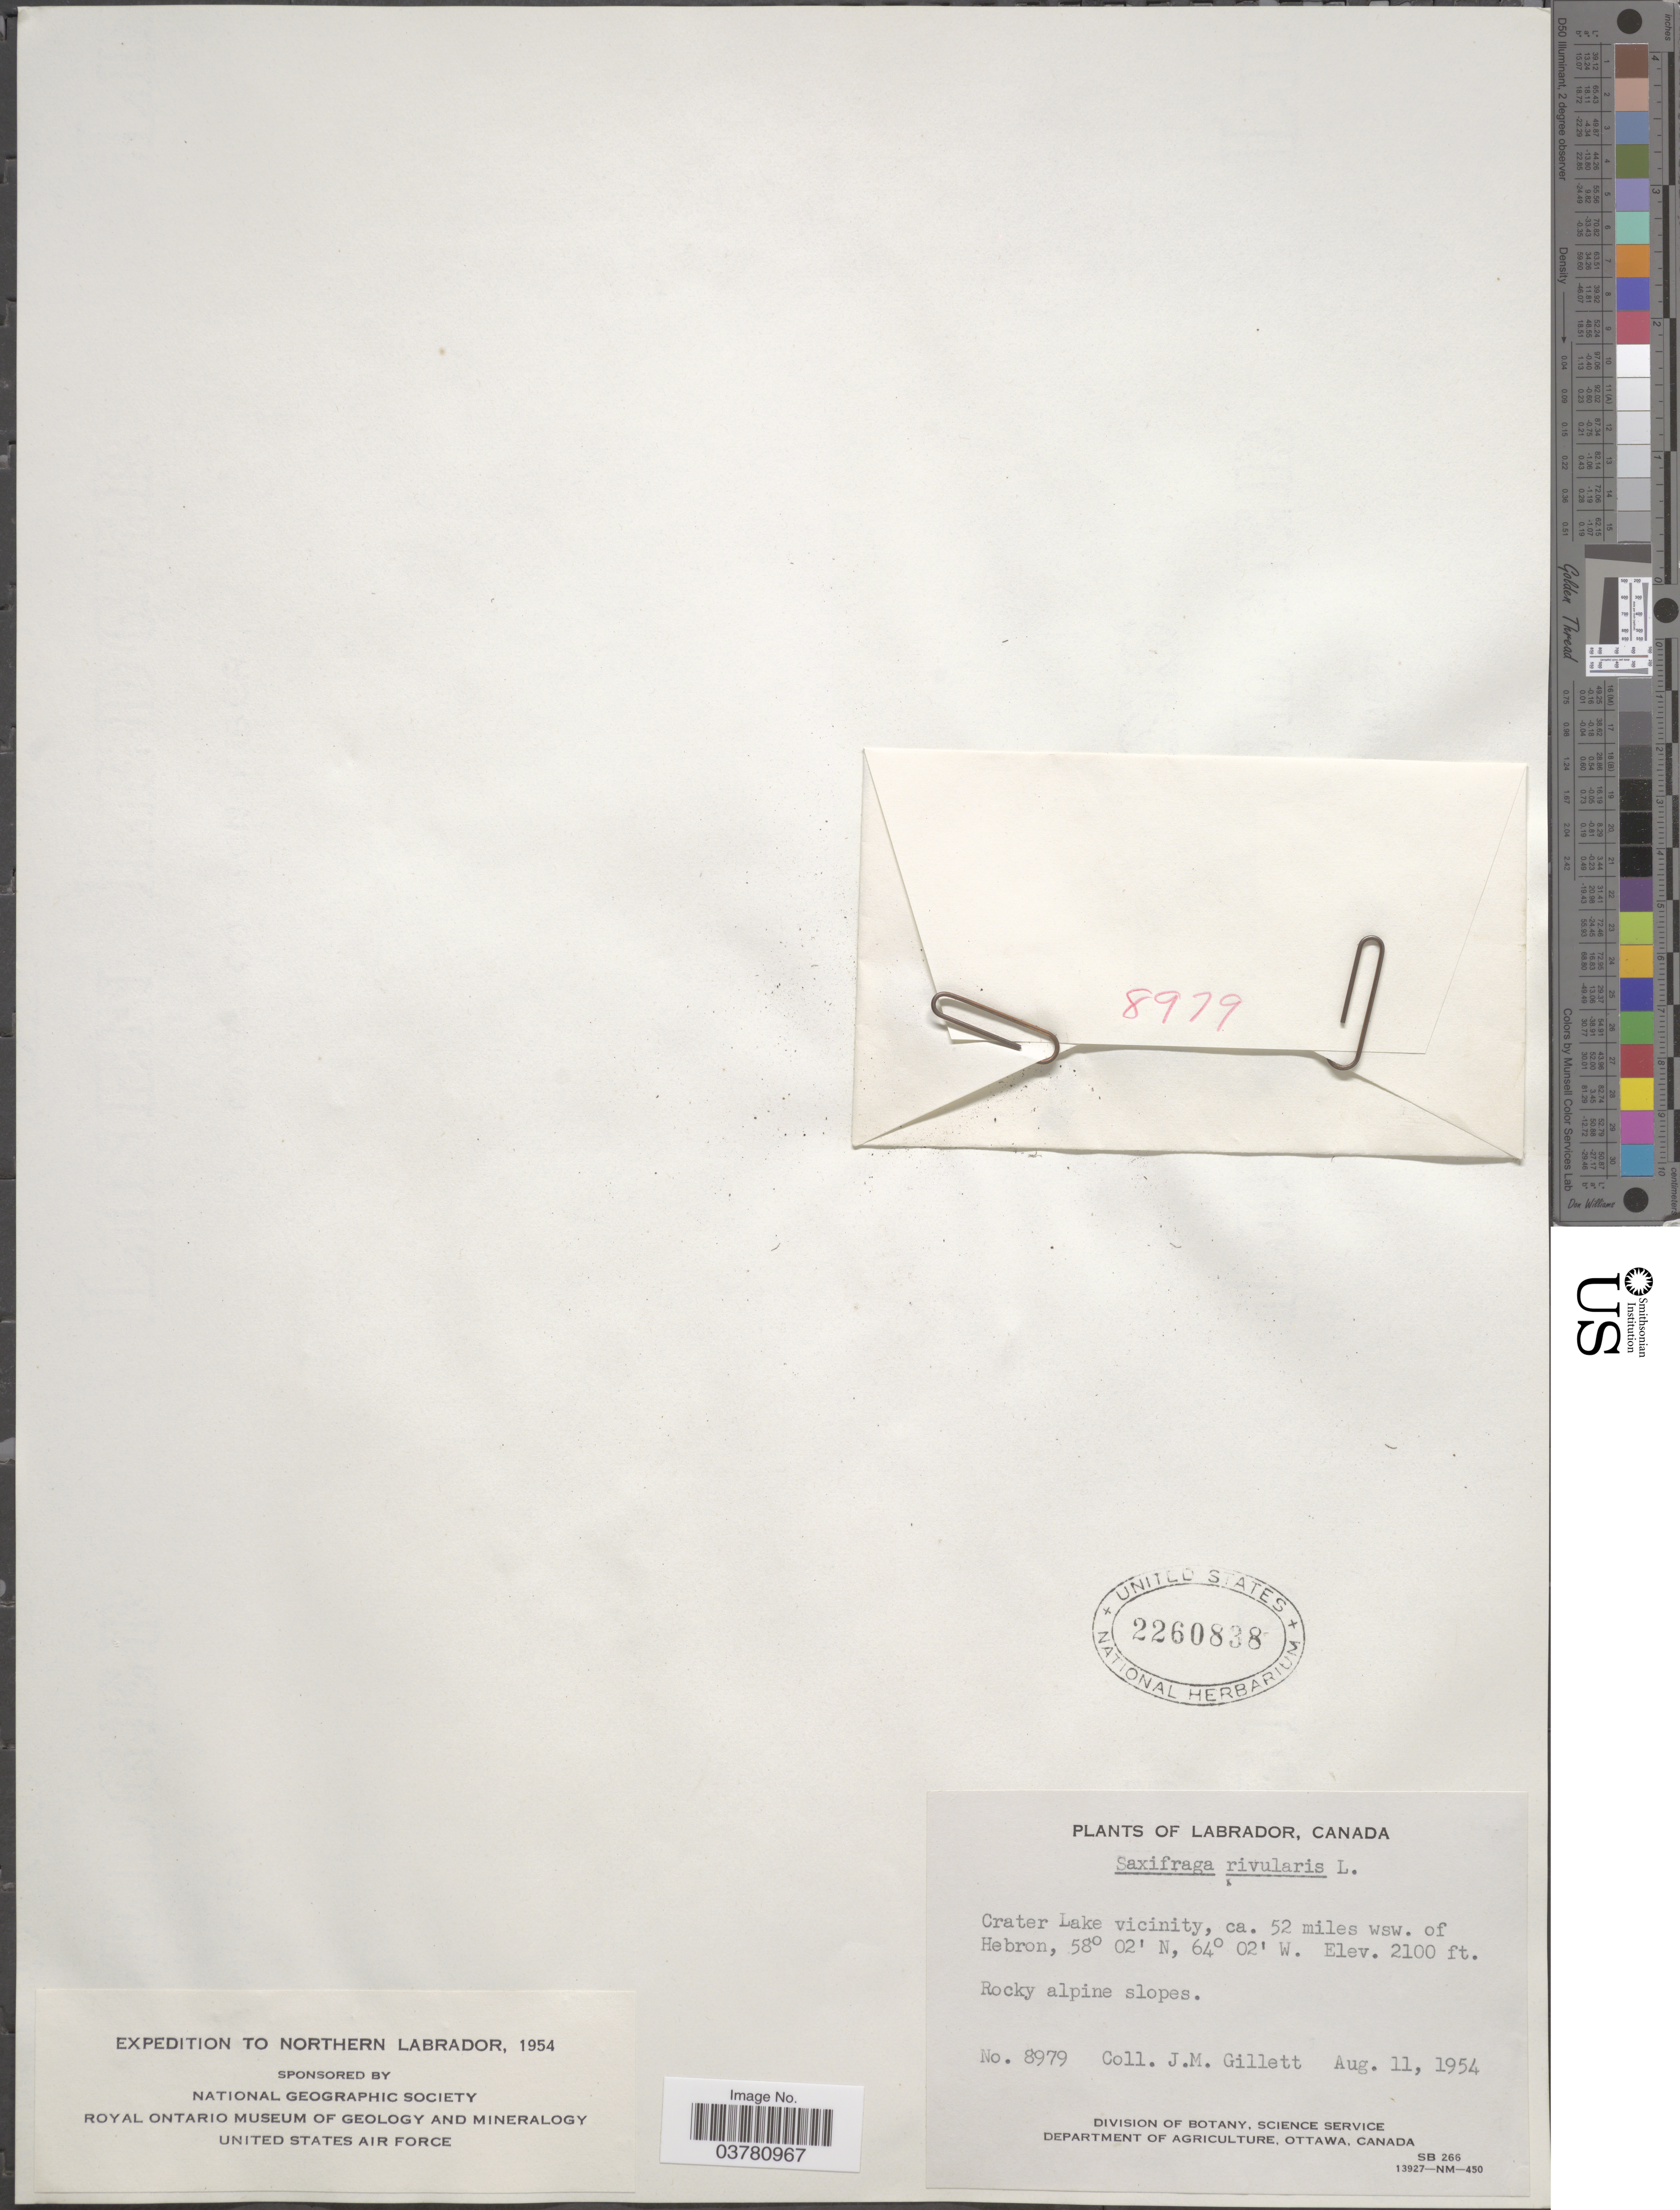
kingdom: Plantae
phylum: Tracheophyta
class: Magnoliopsida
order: Saxifragales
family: Saxifragaceae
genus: Saxifraga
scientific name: Saxifraga rivularis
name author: L.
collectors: J. M. Gillett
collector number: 8979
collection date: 1954-08-11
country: Canada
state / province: Newfoundland and Labrador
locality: Labrador. Crater Lake vicinity, ca. 52 miles wsw. of Hebron. Expedition to Northern Labrador, 1954.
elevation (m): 640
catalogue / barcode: US 2260838